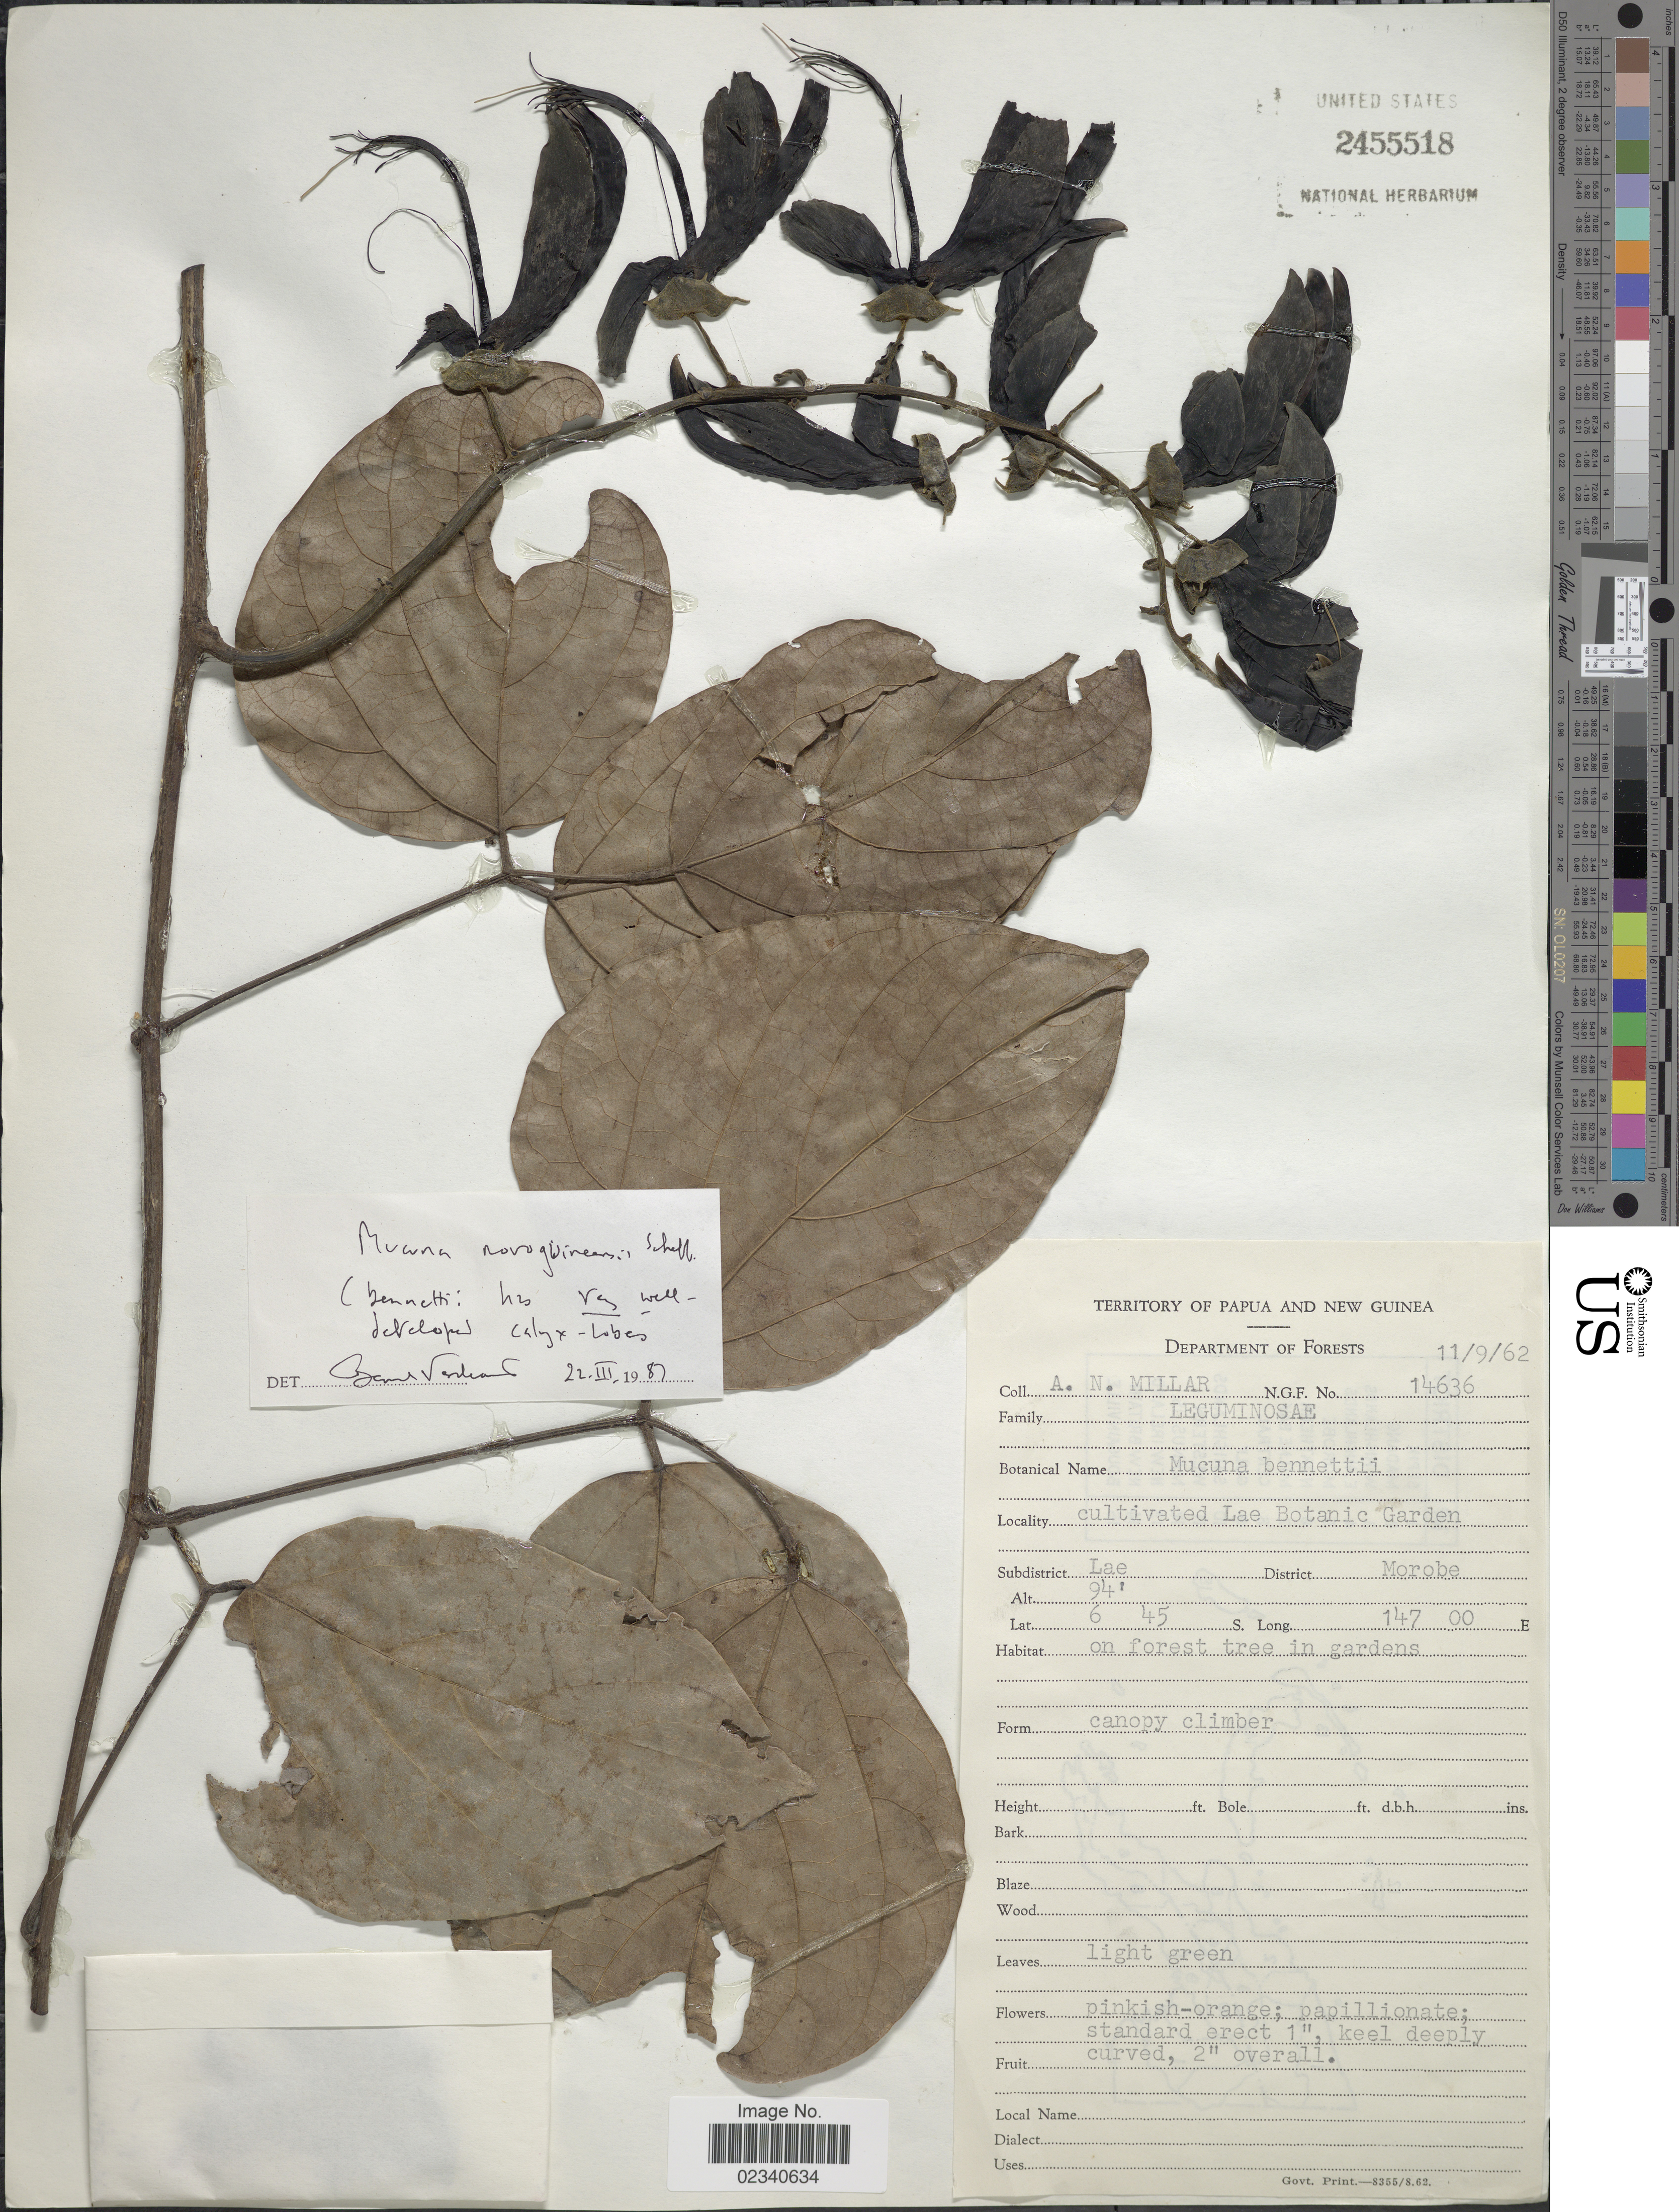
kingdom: Plantae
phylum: Tracheophyta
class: Magnoliopsida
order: Fabales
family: Fabaceae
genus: Mucuna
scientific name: Mucuna nova-guineensis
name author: Scheff.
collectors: A. Millar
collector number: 14636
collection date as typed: Transcribed d/m/y: 11/9/62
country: Papua New Guinea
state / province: Morobe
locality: Lae Botanic Gardens. Subdistrict Lae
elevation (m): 29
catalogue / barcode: US 2455518